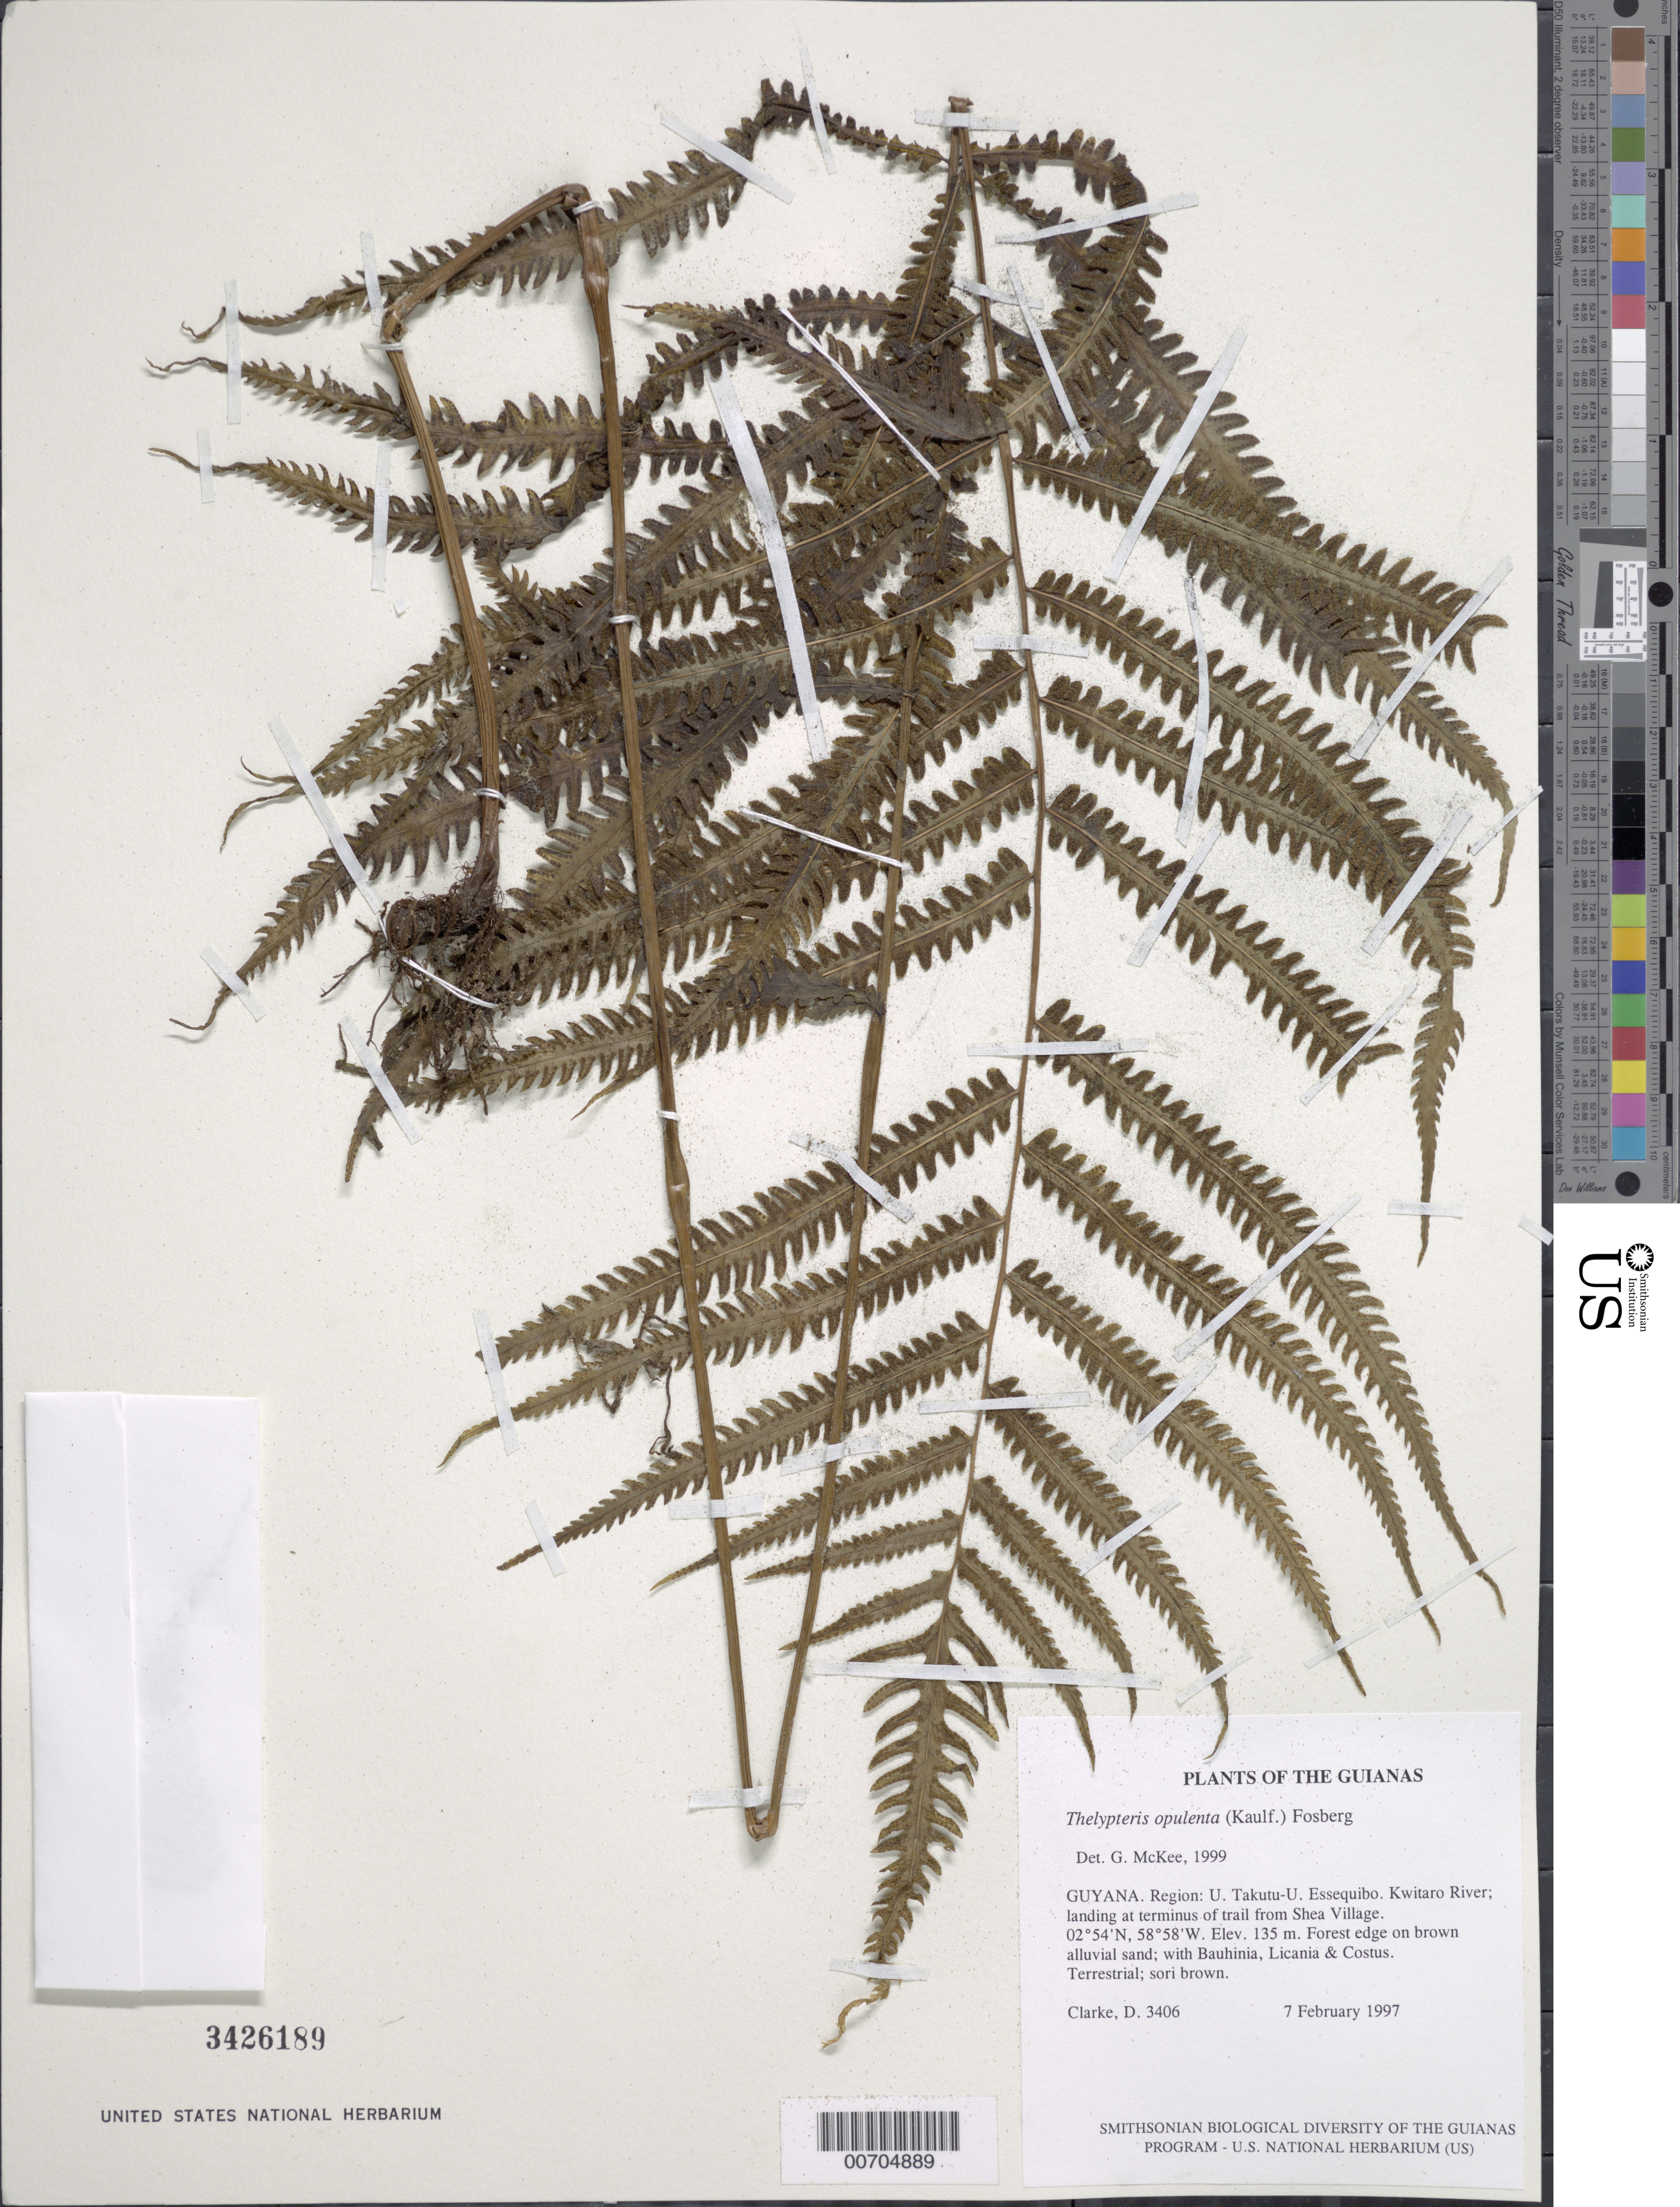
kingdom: Plantae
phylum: Tracheophyta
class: Polypodiopsida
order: Polypodiales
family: Thelypteridaceae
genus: Amphineuron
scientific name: Amphineuron opulentum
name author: (Kaulf.) Holttum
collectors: H. D. Clarke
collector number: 3406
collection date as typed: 7 February 1997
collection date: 1997-02-07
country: Guyana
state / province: U. Takutu-U. Essequibo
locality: Kwitaro River; landing at terminus of trail from Shea Village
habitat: Forest edge on brown alluvial sand; with Bauhinia, Licania & Costus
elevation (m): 135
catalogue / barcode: US 3426189